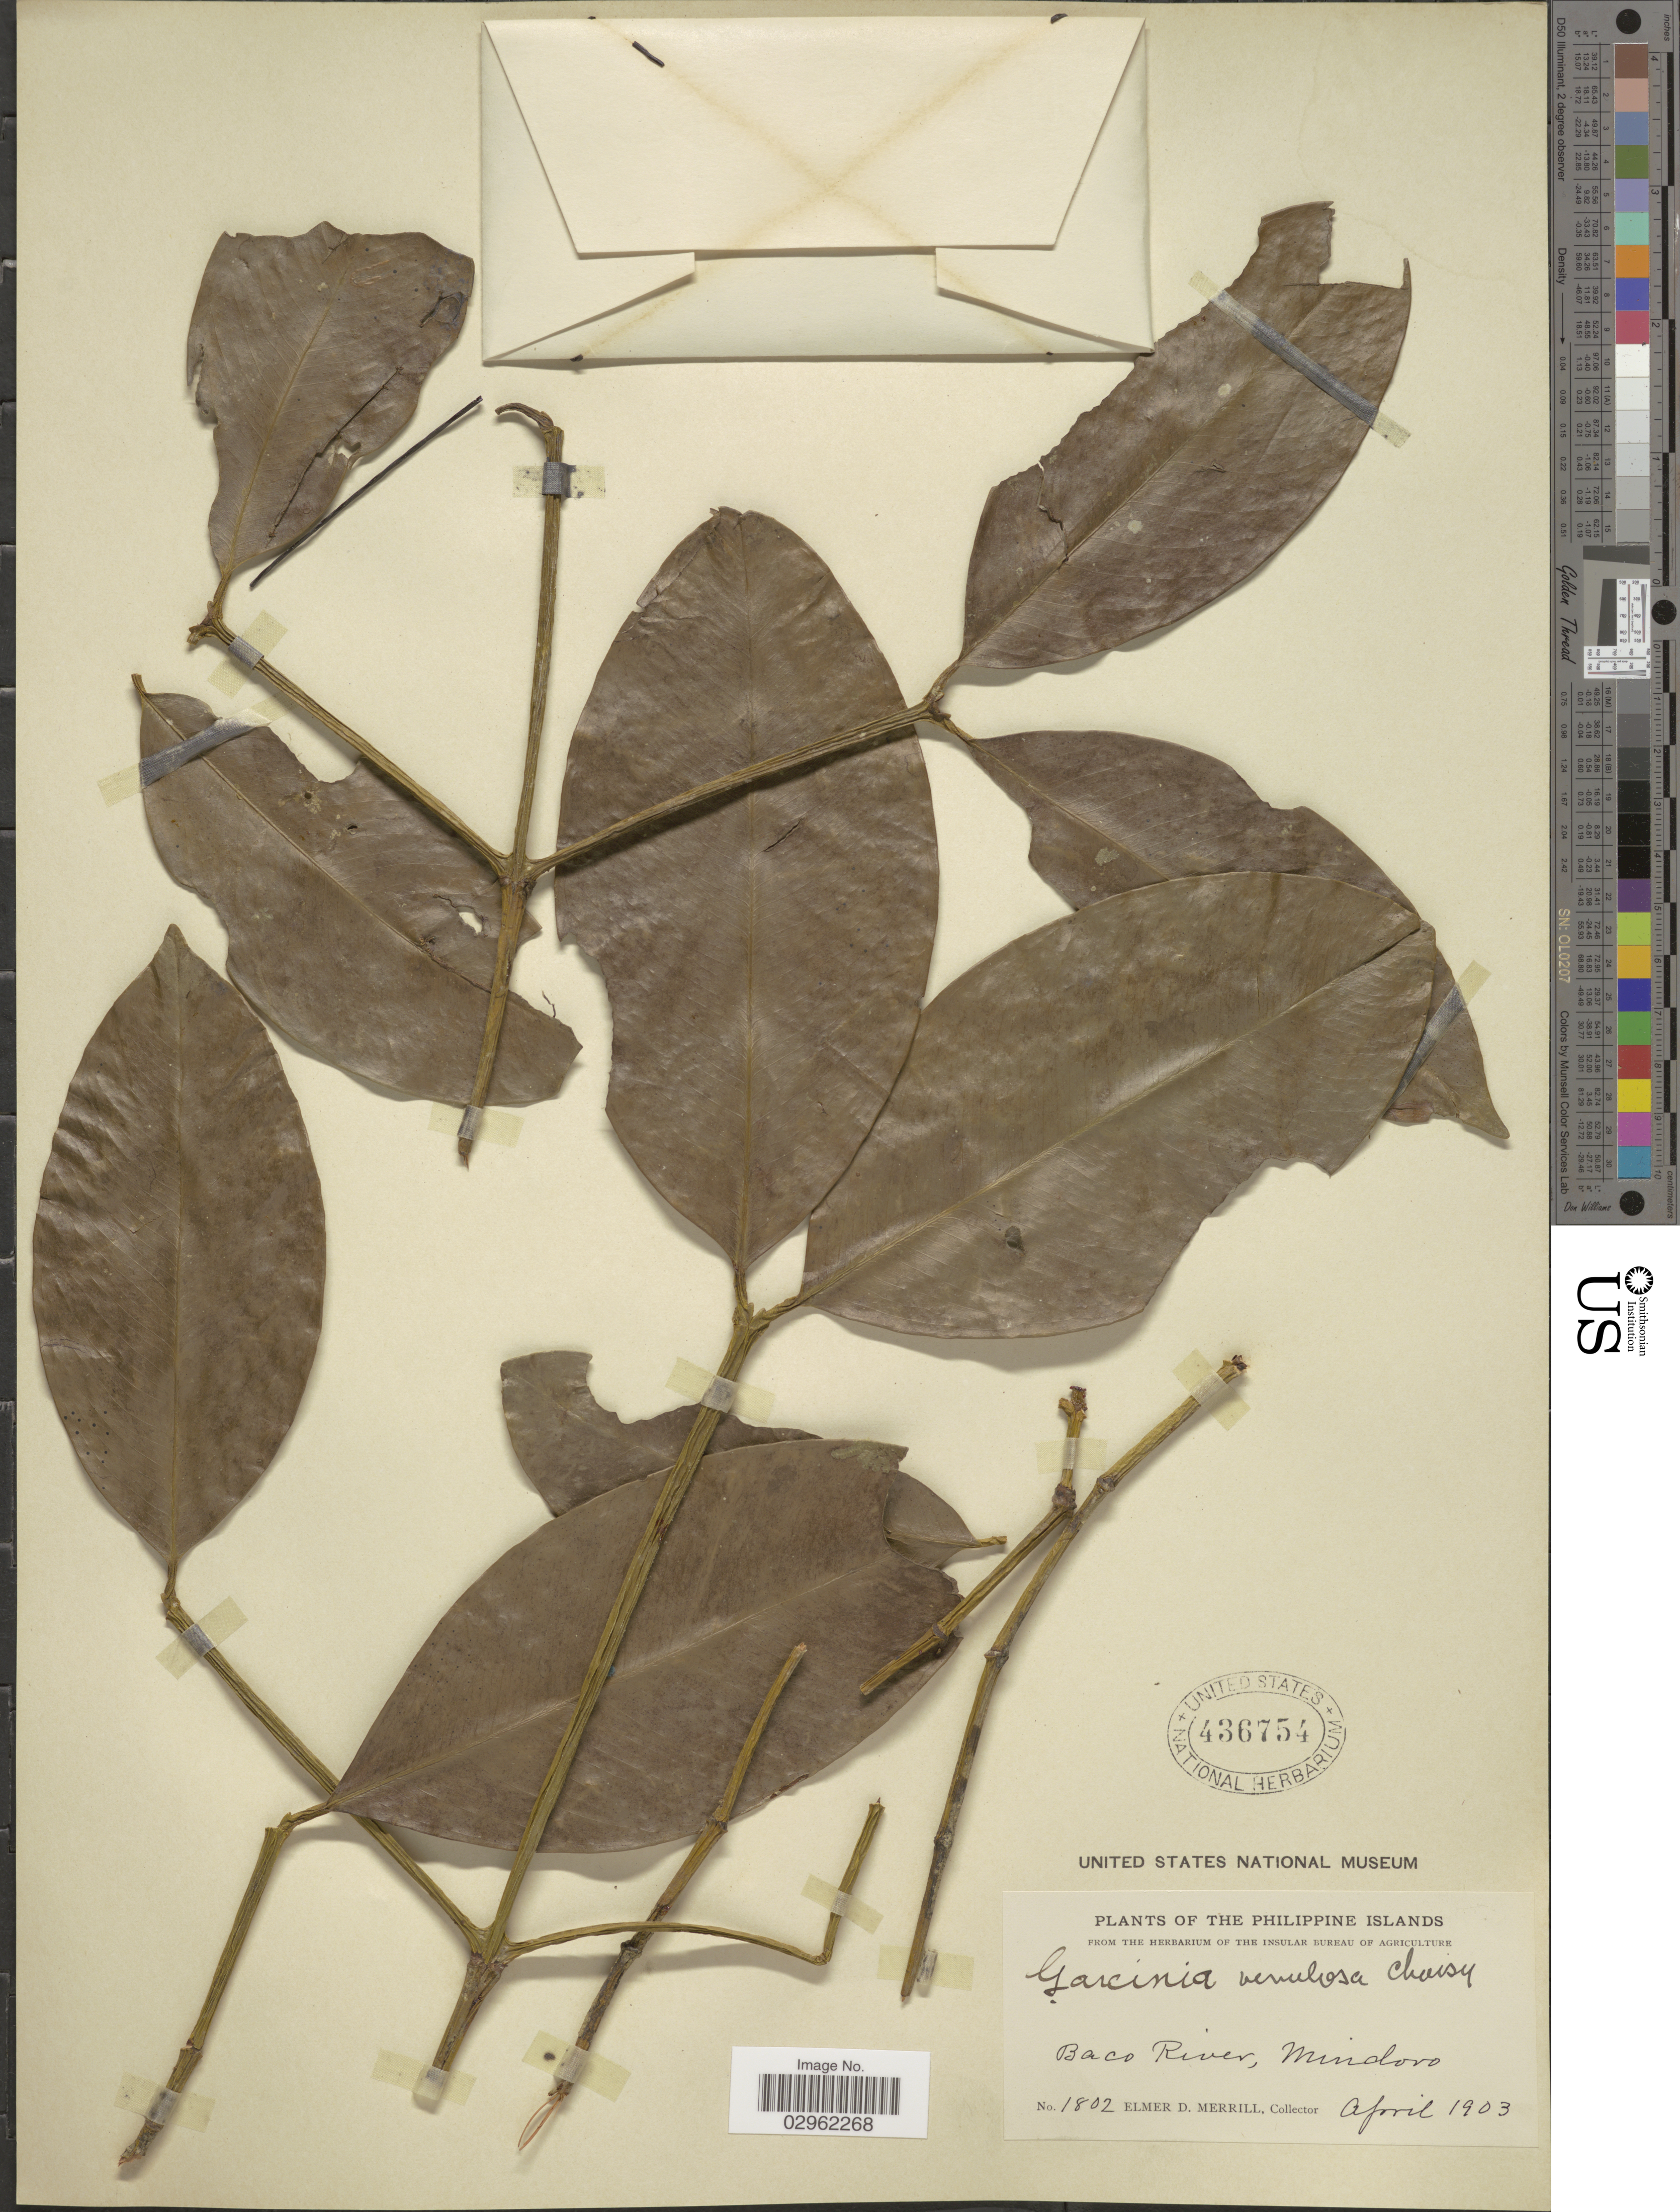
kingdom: Plantae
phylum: Tracheophyta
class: Magnoliopsida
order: Malpighiales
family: Clusiaceae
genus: Garcinia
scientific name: Garcinia venulosa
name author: (Blanco) Choisy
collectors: E. D. Merrill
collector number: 1802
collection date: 1903-04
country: Philippines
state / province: Mimaropa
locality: Baco River, Mindoro.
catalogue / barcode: US 436754